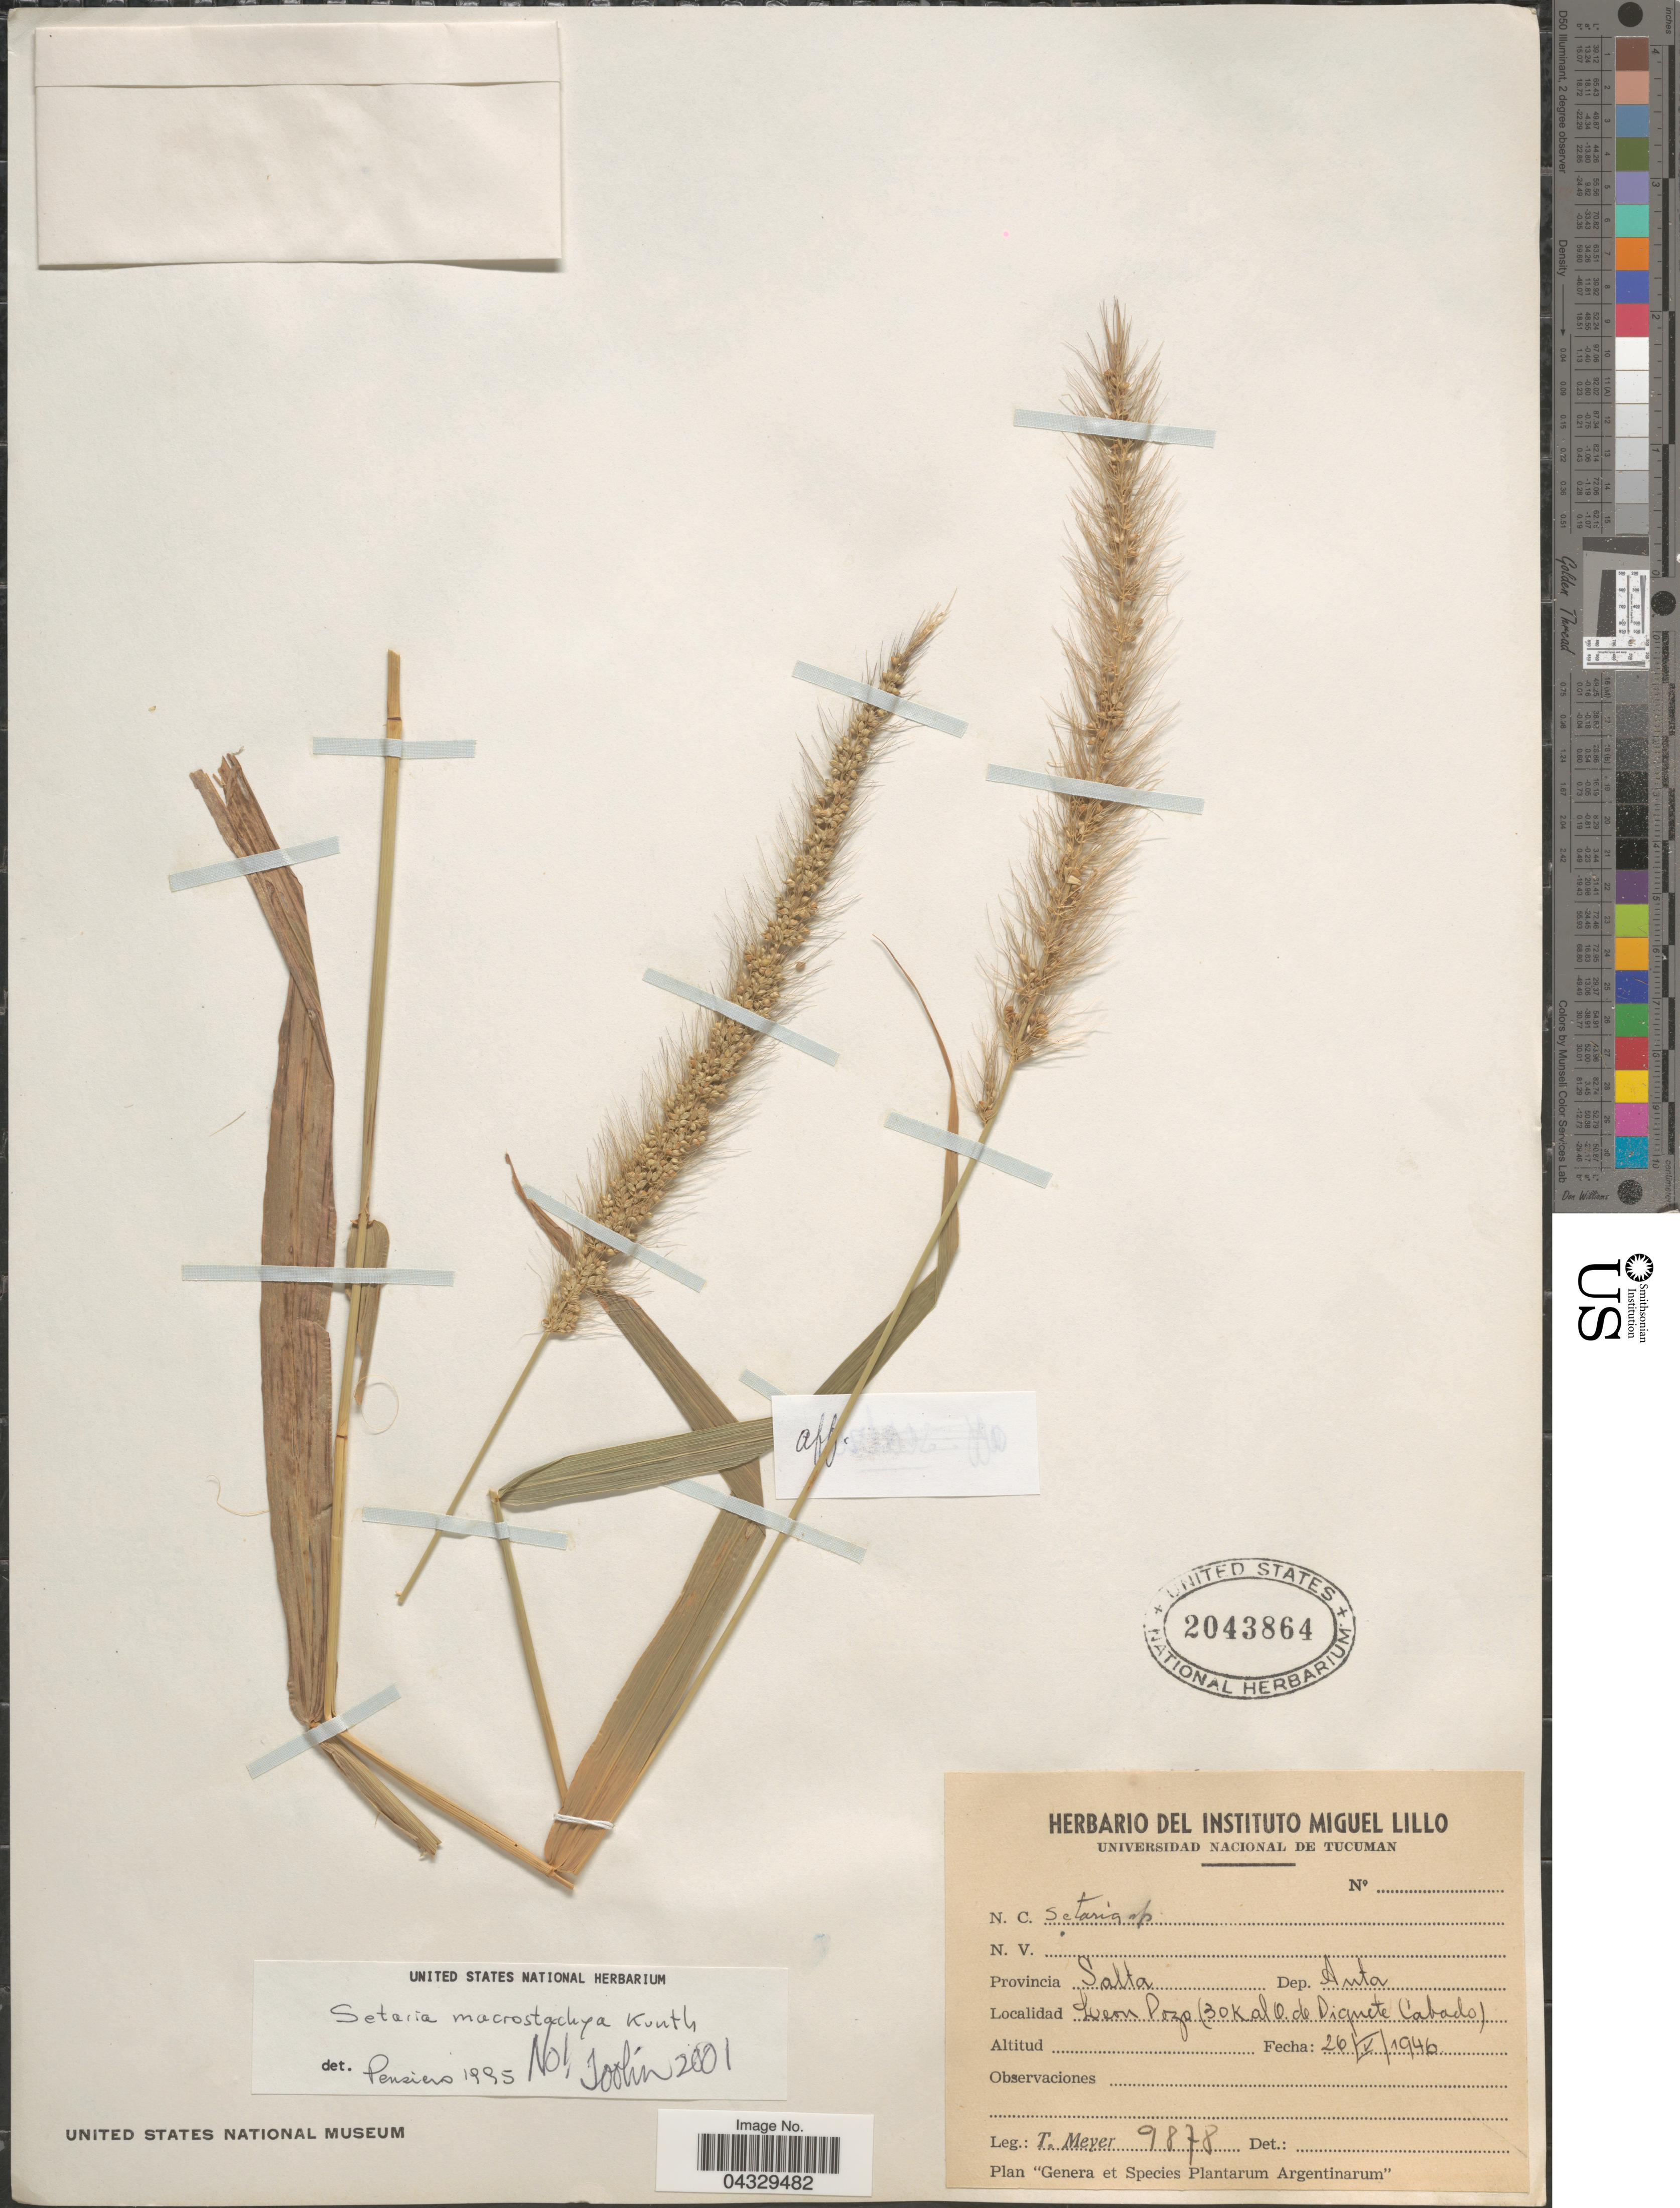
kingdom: Plantae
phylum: Tracheophyta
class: Liliopsida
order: Poales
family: Poaceae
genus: Setaria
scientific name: Setaria sp.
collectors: T. Meyer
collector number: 9878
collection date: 1946-05-26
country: Argentina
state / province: Salta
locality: Dep. Anta. Leon Pozo (30 Kal O. de Diquete Cabado).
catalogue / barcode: US 2043864